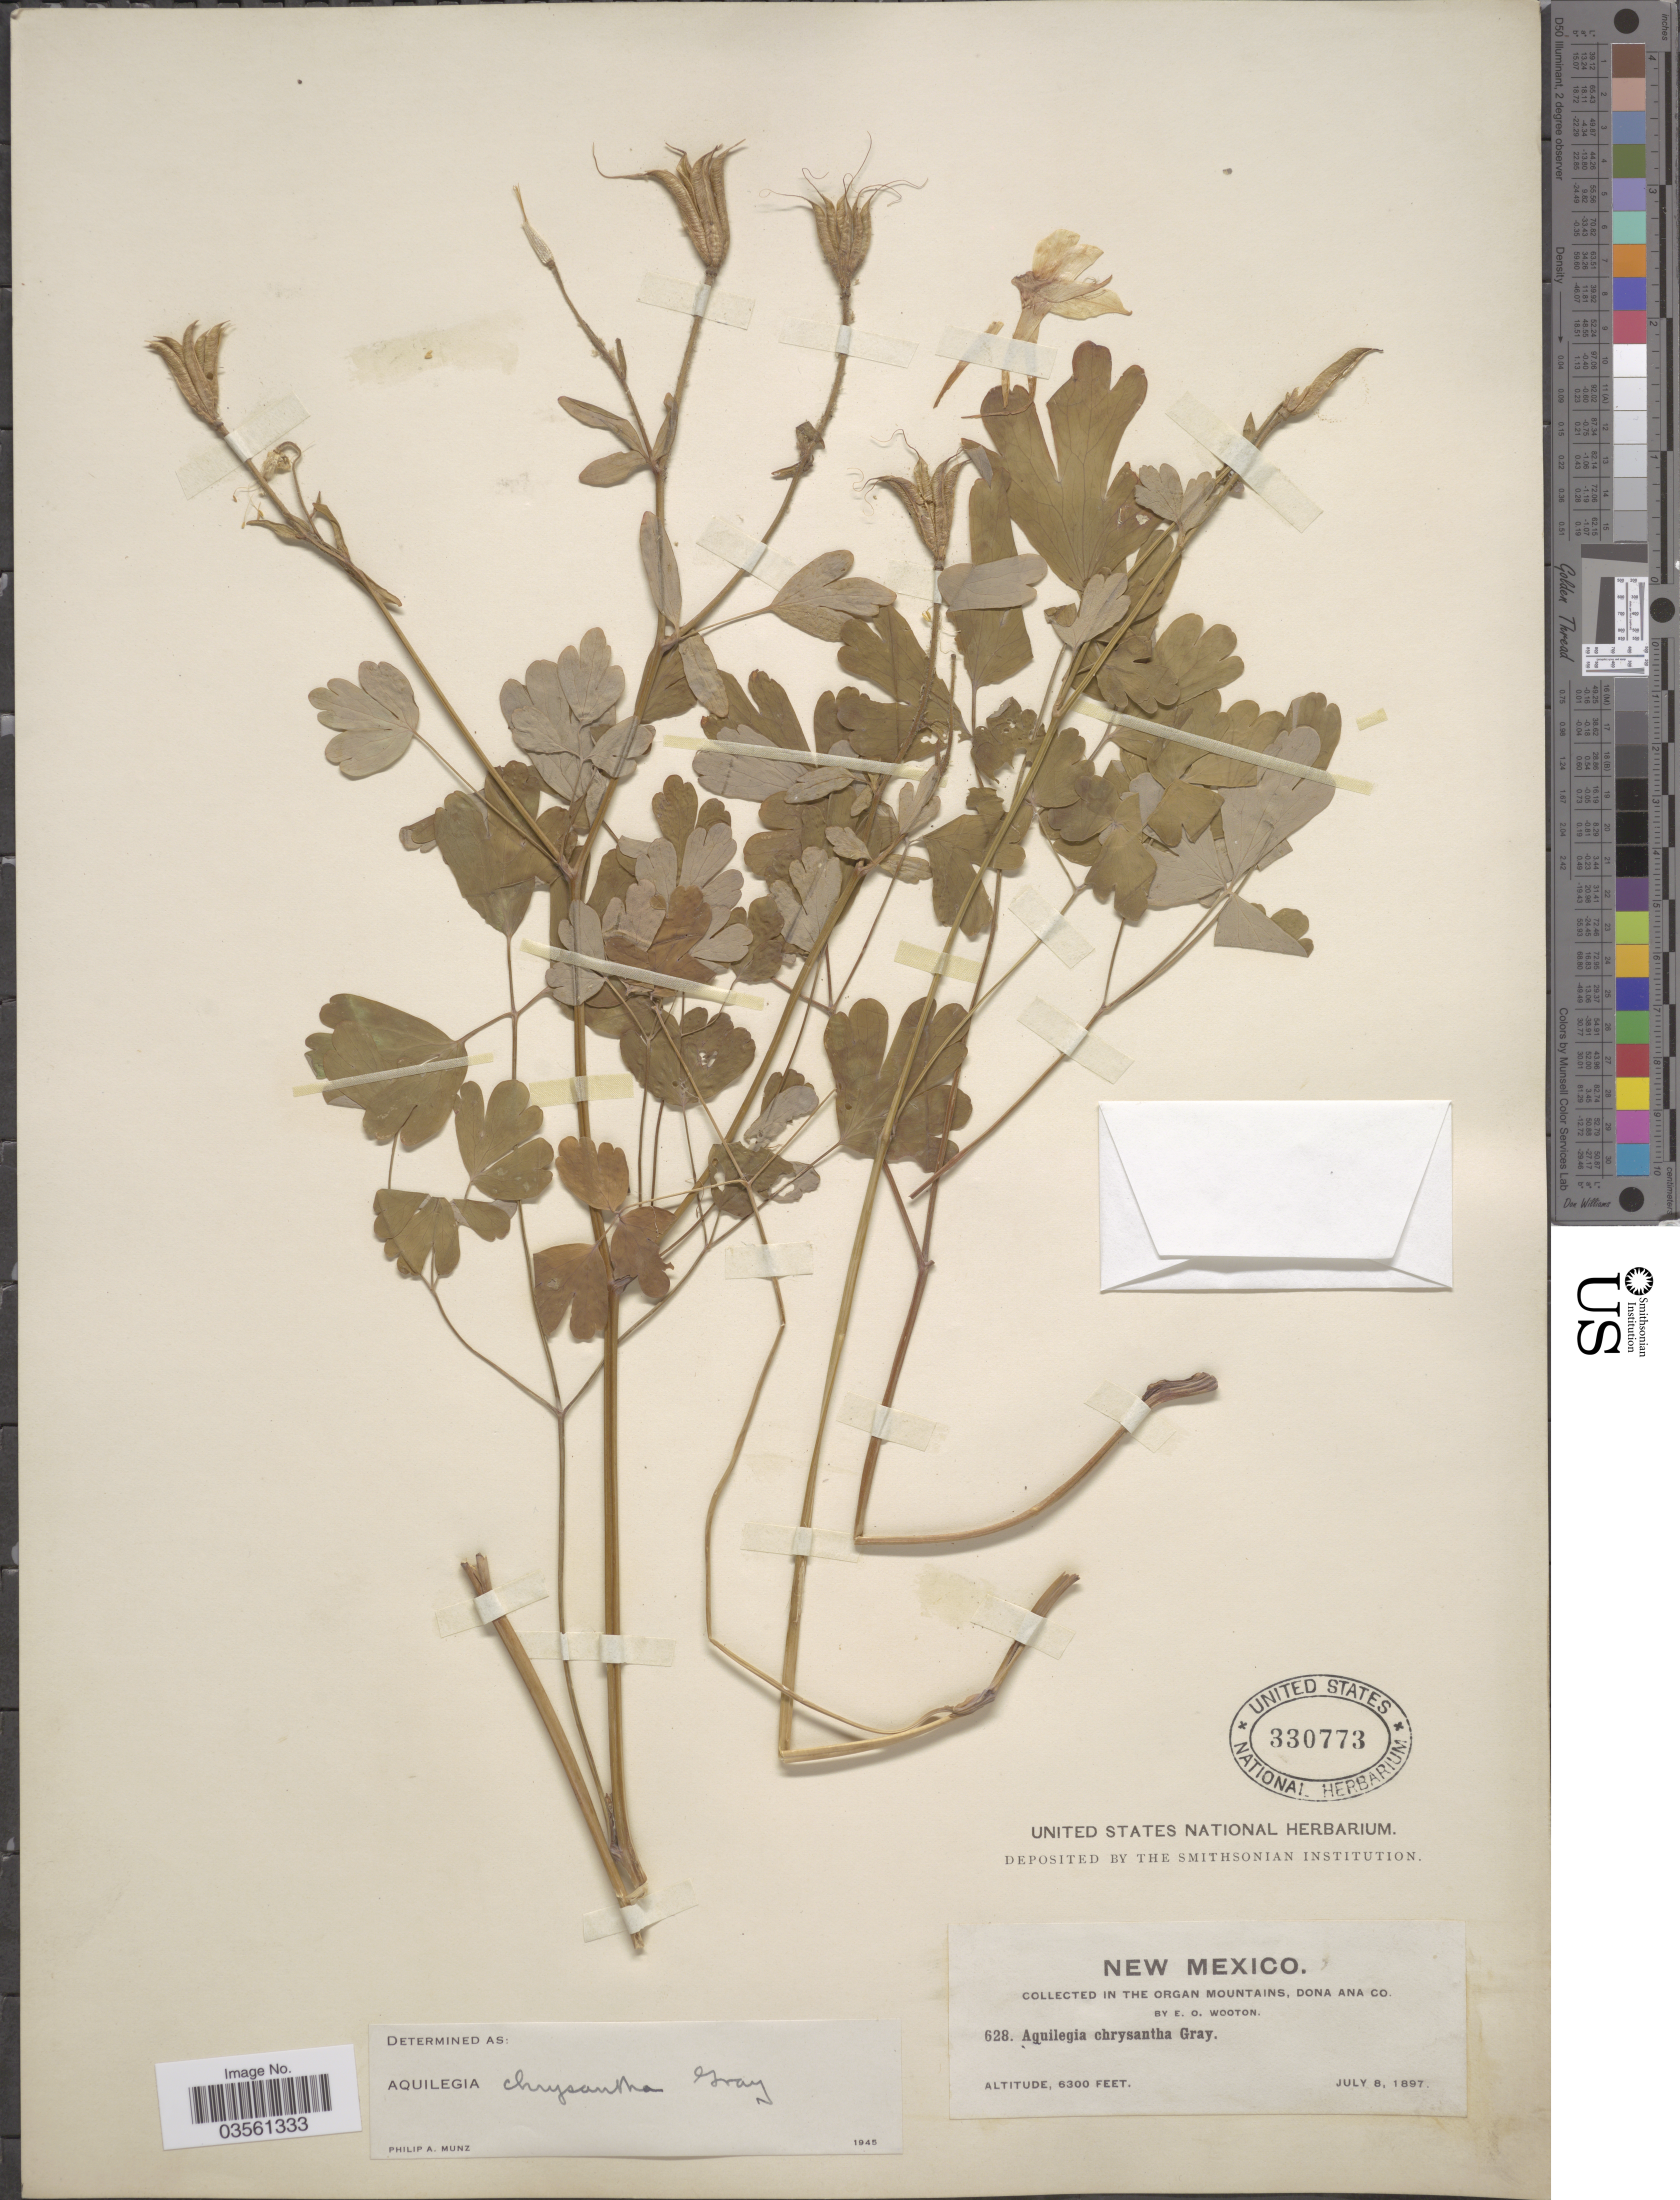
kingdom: Plantae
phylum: Tracheophyta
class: Magnoliopsida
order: Ranunculales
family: Ranunculaceae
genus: Aquilegia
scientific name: Aquilegia chrysantha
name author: A. Gray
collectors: E. O. Wooton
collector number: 628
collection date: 1897-07-08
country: United States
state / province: New Mexico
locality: The Organ Mountains, Dona Ana Co.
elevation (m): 1920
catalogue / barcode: US 330773